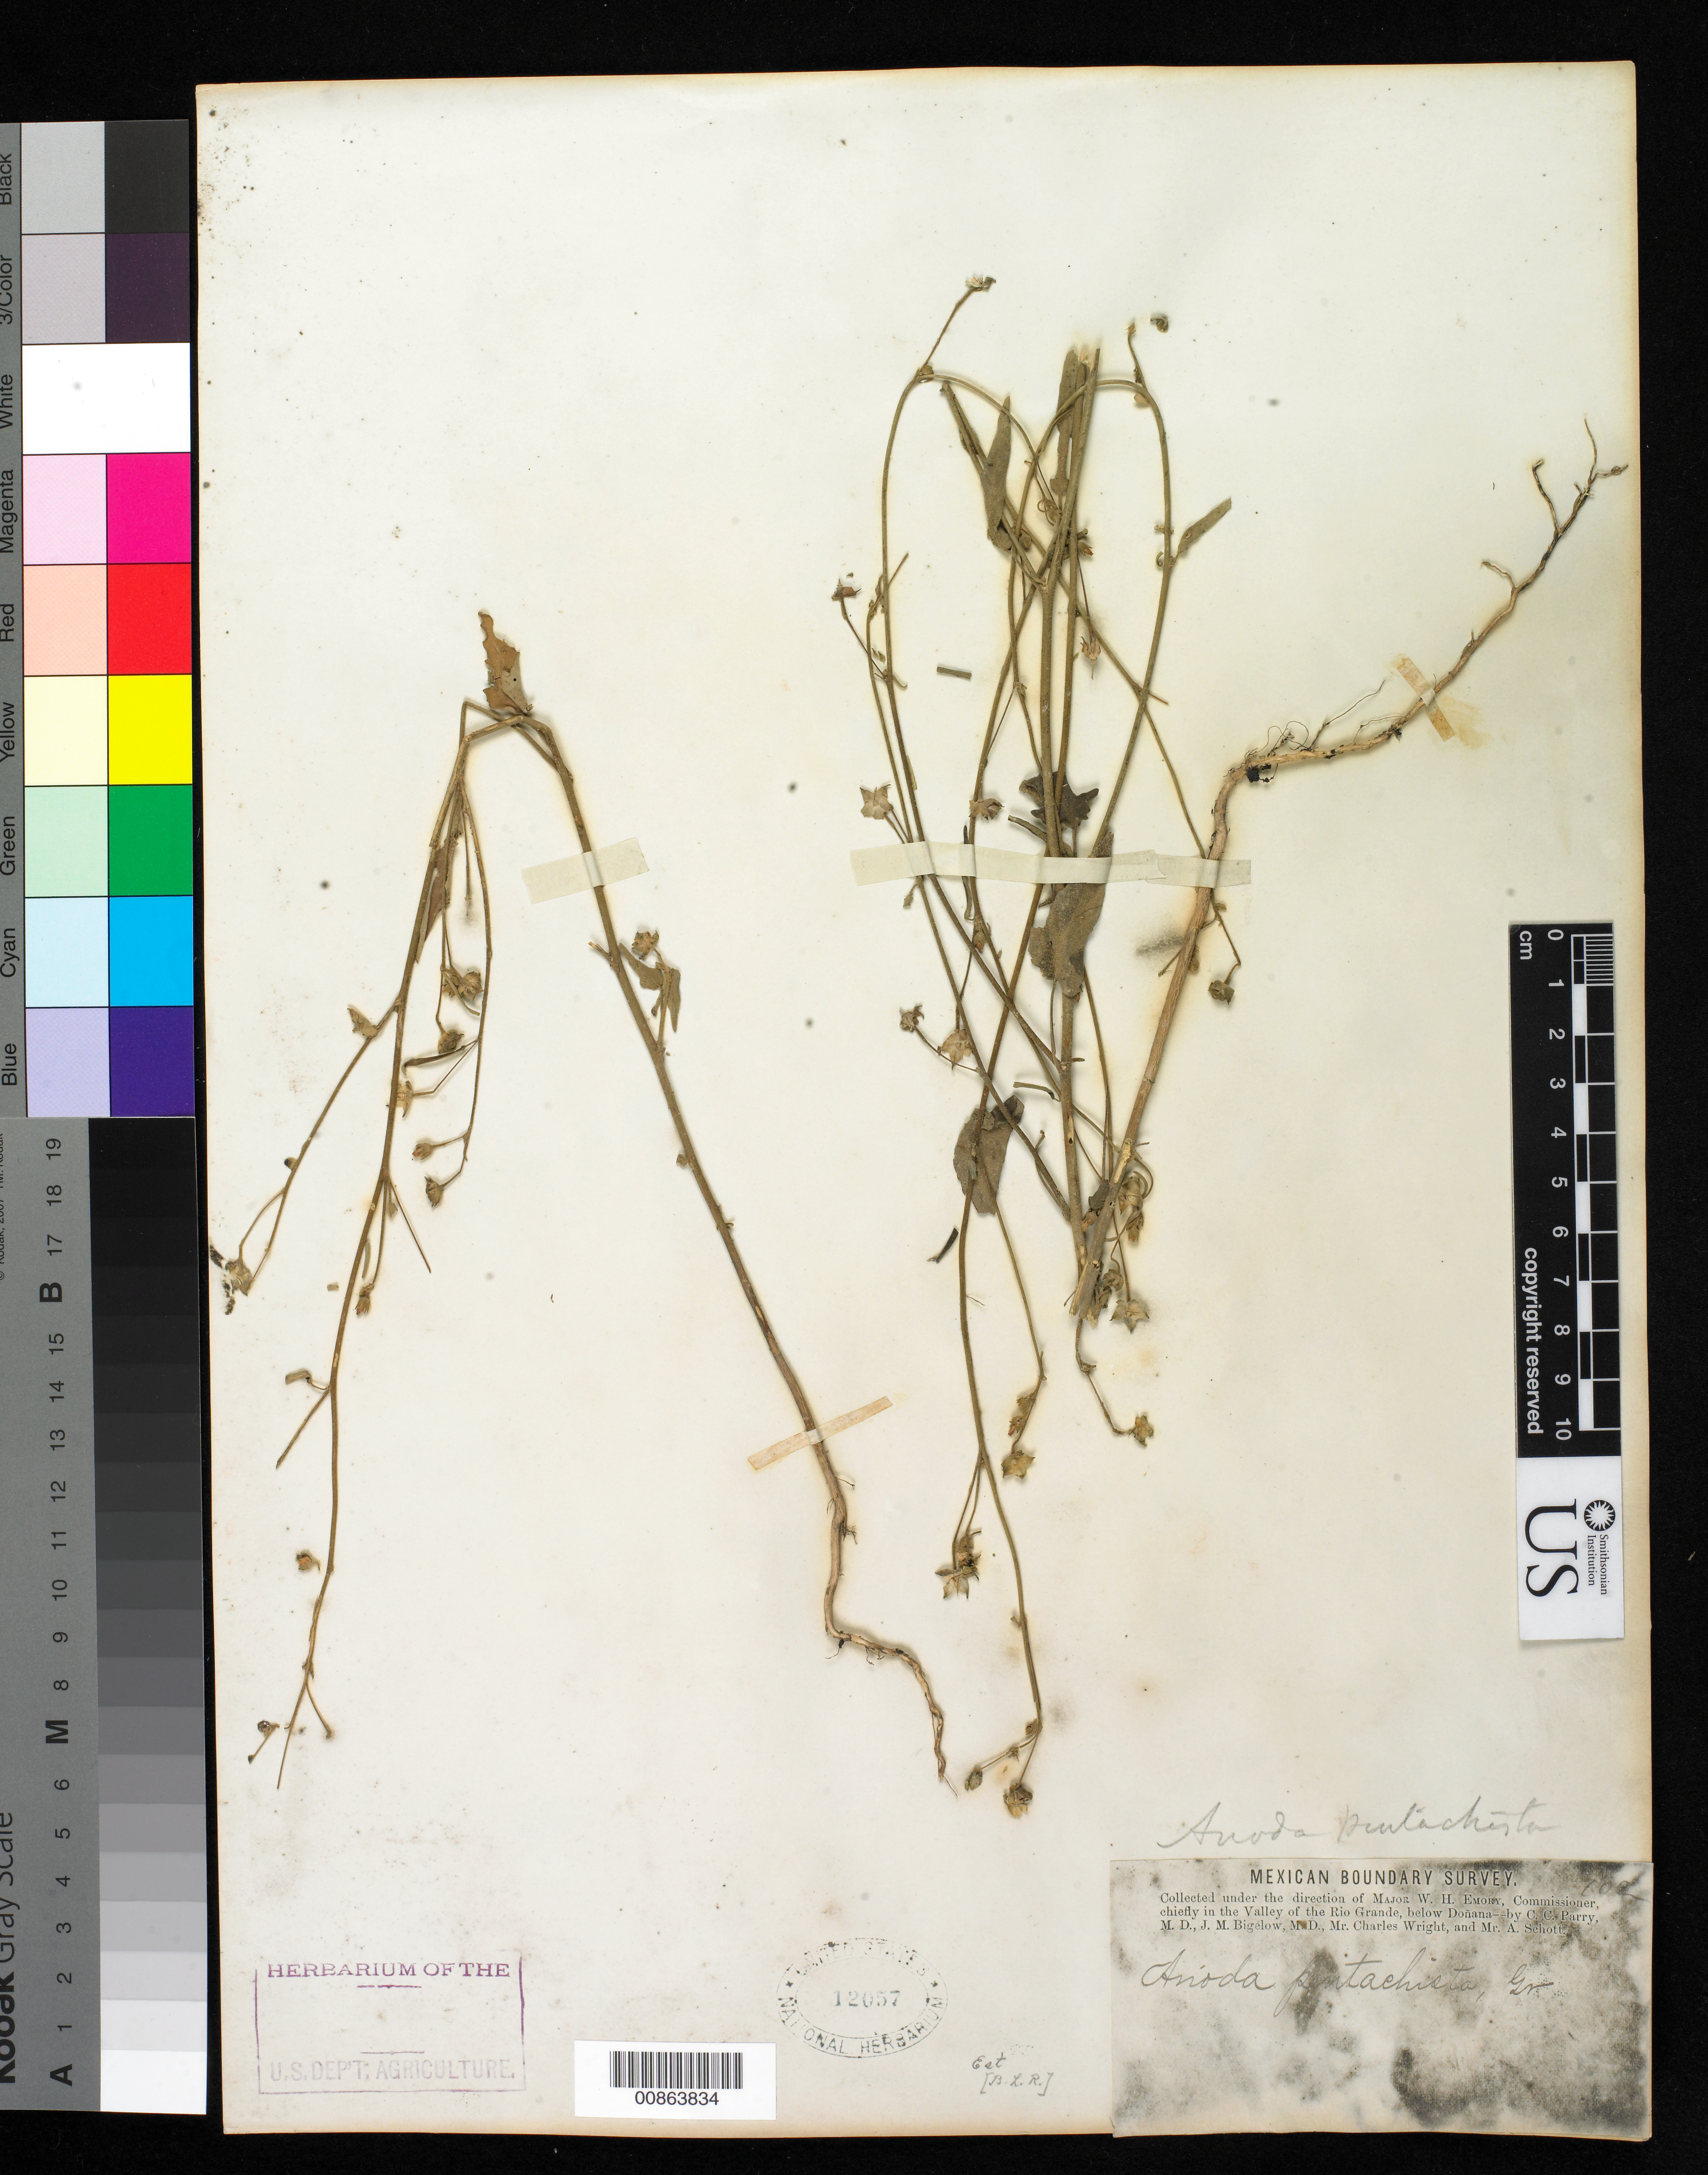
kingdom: Plantae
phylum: Tracheophyta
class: Magnoliopsida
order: Malvales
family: Malvaceae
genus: Anoda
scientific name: Anoda pentaschista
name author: A. Gray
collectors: C. C. Parry, J. M. Bigelow, C. Wright & A. C. V. Schott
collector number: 102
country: United States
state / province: New Mexico / Texas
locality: Valley of the Rio Grande, below Doñana.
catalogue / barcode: US 12057